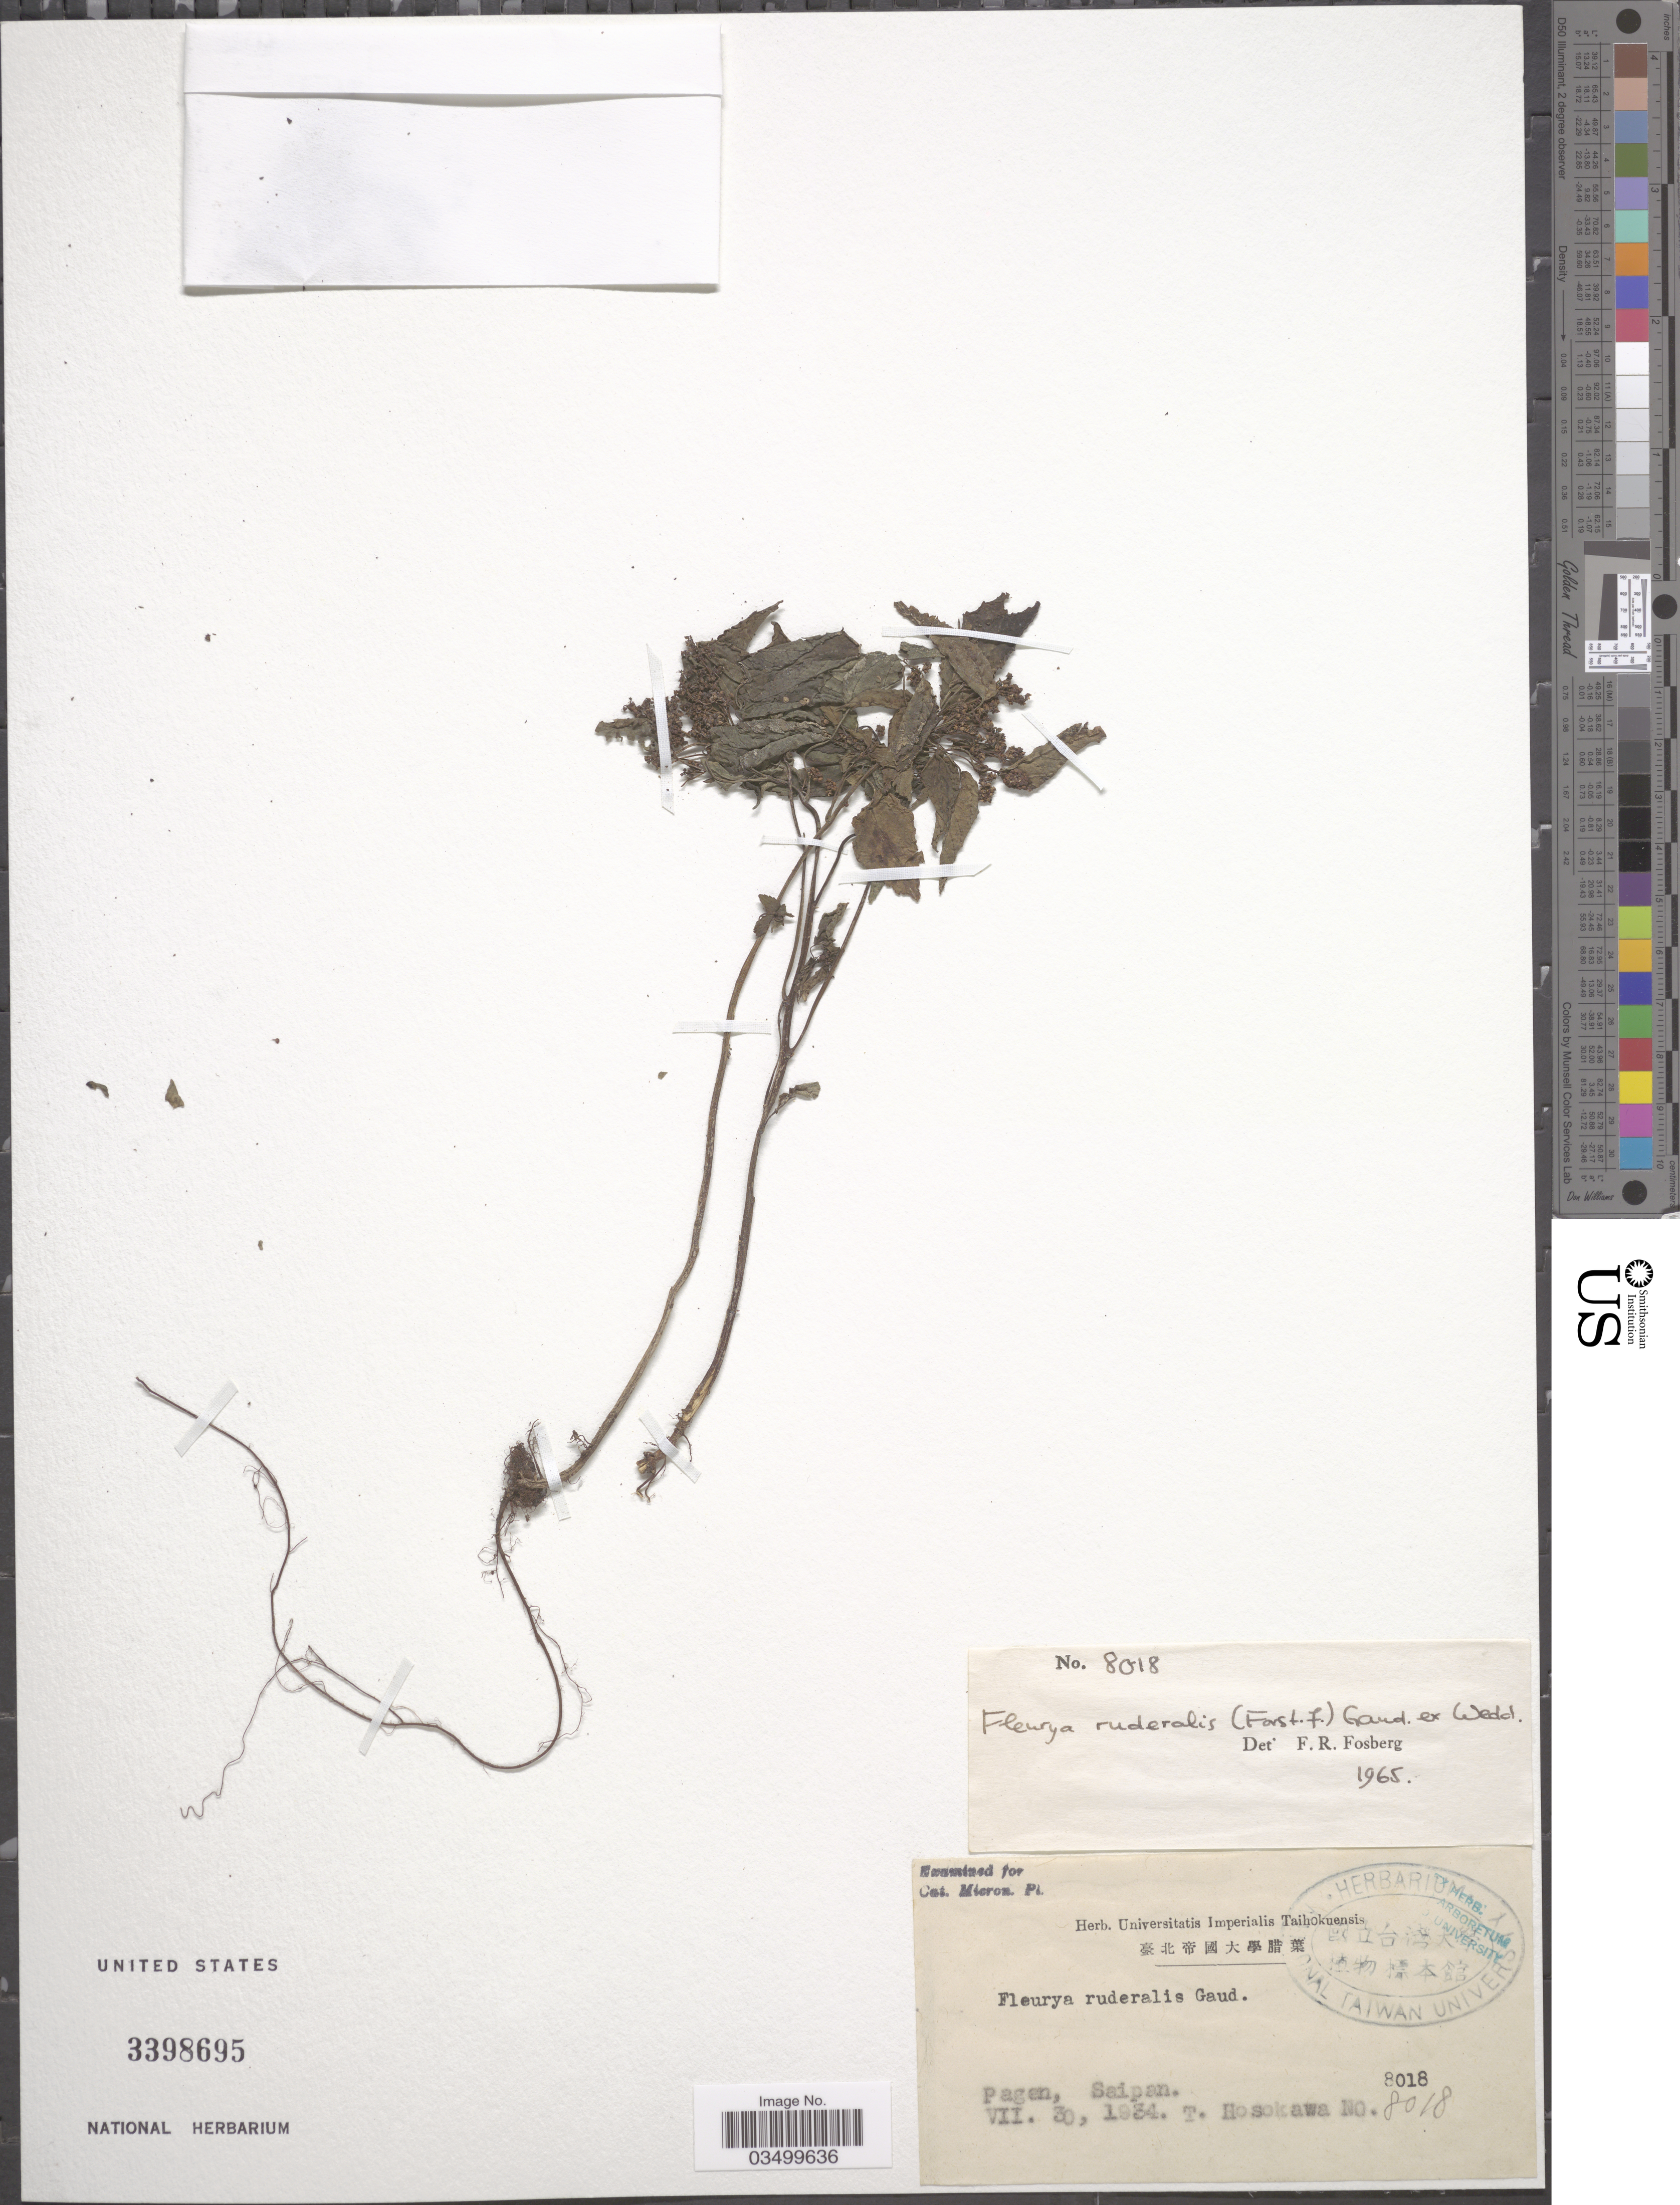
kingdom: Plantae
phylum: Tracheophyta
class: Magnoliopsida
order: Rosales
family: Urticaceae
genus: Laportea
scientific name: Laportea ruderalis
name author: (G. Forst.) Chew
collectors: T. Hosokawa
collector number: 8018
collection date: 1934-08-30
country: Northern Mariana Islands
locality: Pagen, Saipan.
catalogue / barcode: US 3398695